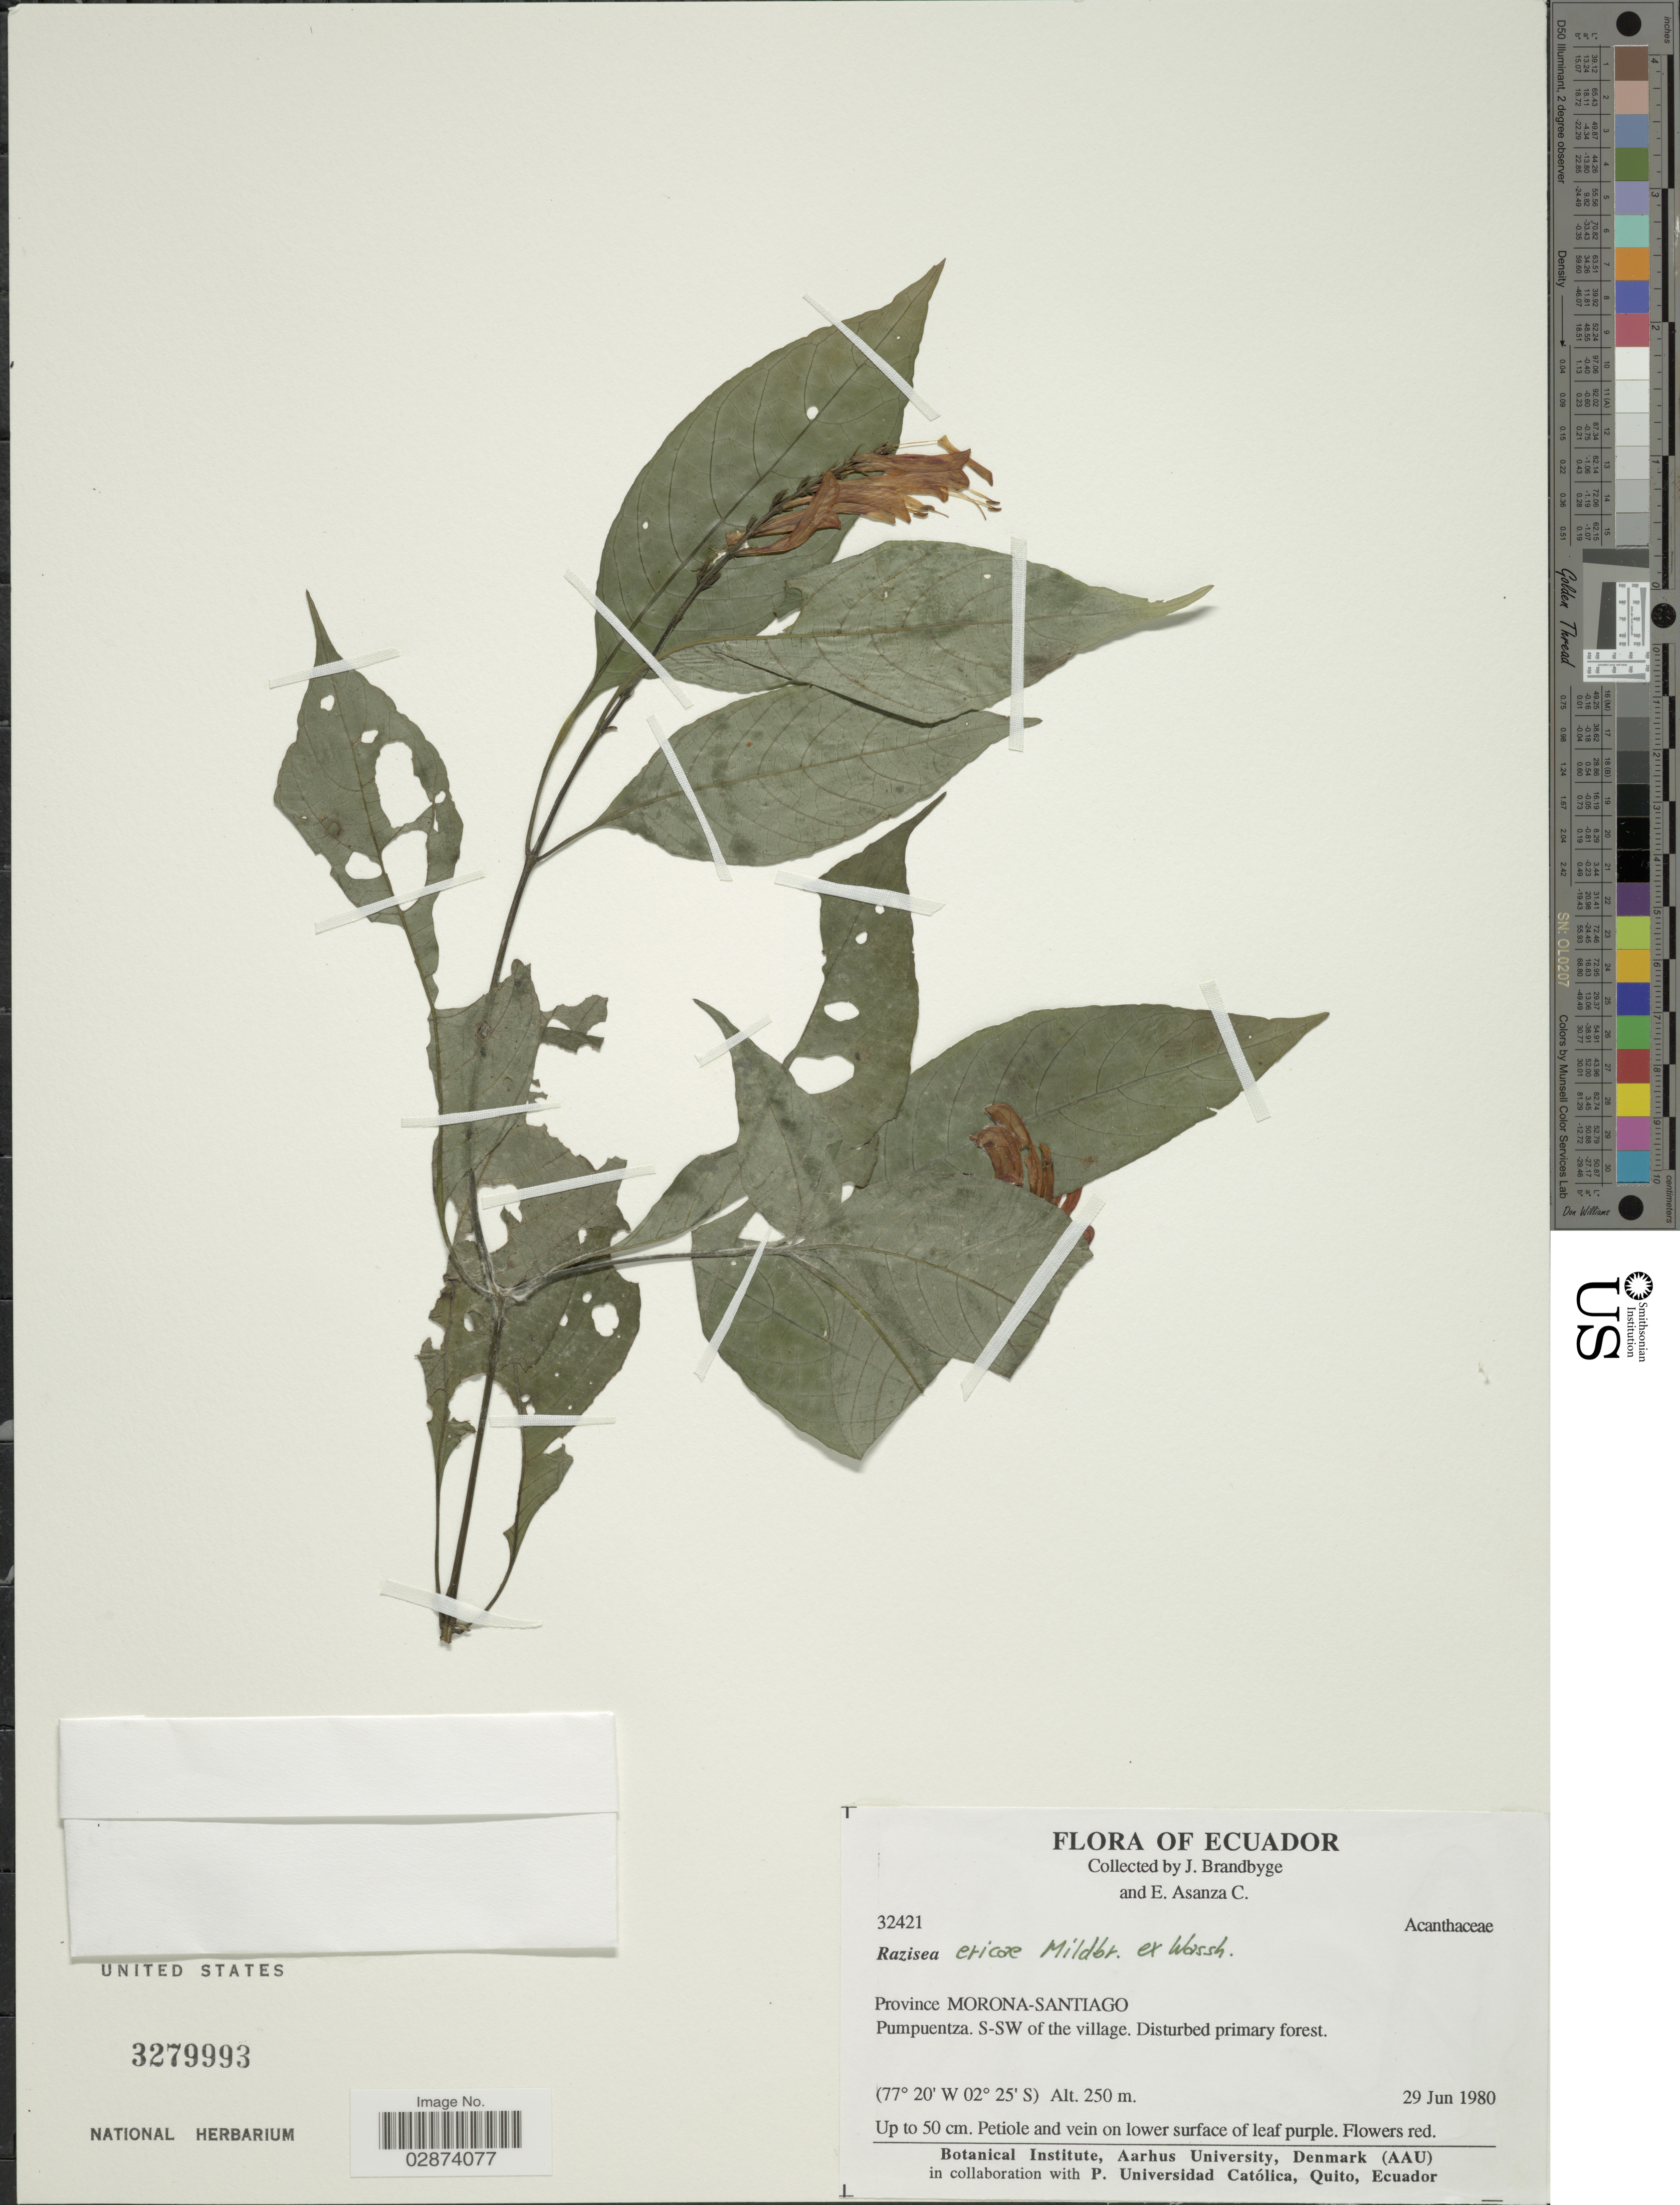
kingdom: Plantae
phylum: Tracheophyta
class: Magnoliopsida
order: Lamiales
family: Acanthaceae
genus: Razisea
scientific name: Razisea ericae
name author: Mildbr. ex Wassh.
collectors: J. Brandbyge & E. Asanza C.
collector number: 32421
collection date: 1980-06-29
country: Ecuador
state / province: Morona-Santiago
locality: Province Morona-Santiago. Pumpuentza. S-SW of the village.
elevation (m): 250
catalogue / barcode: US 3279993